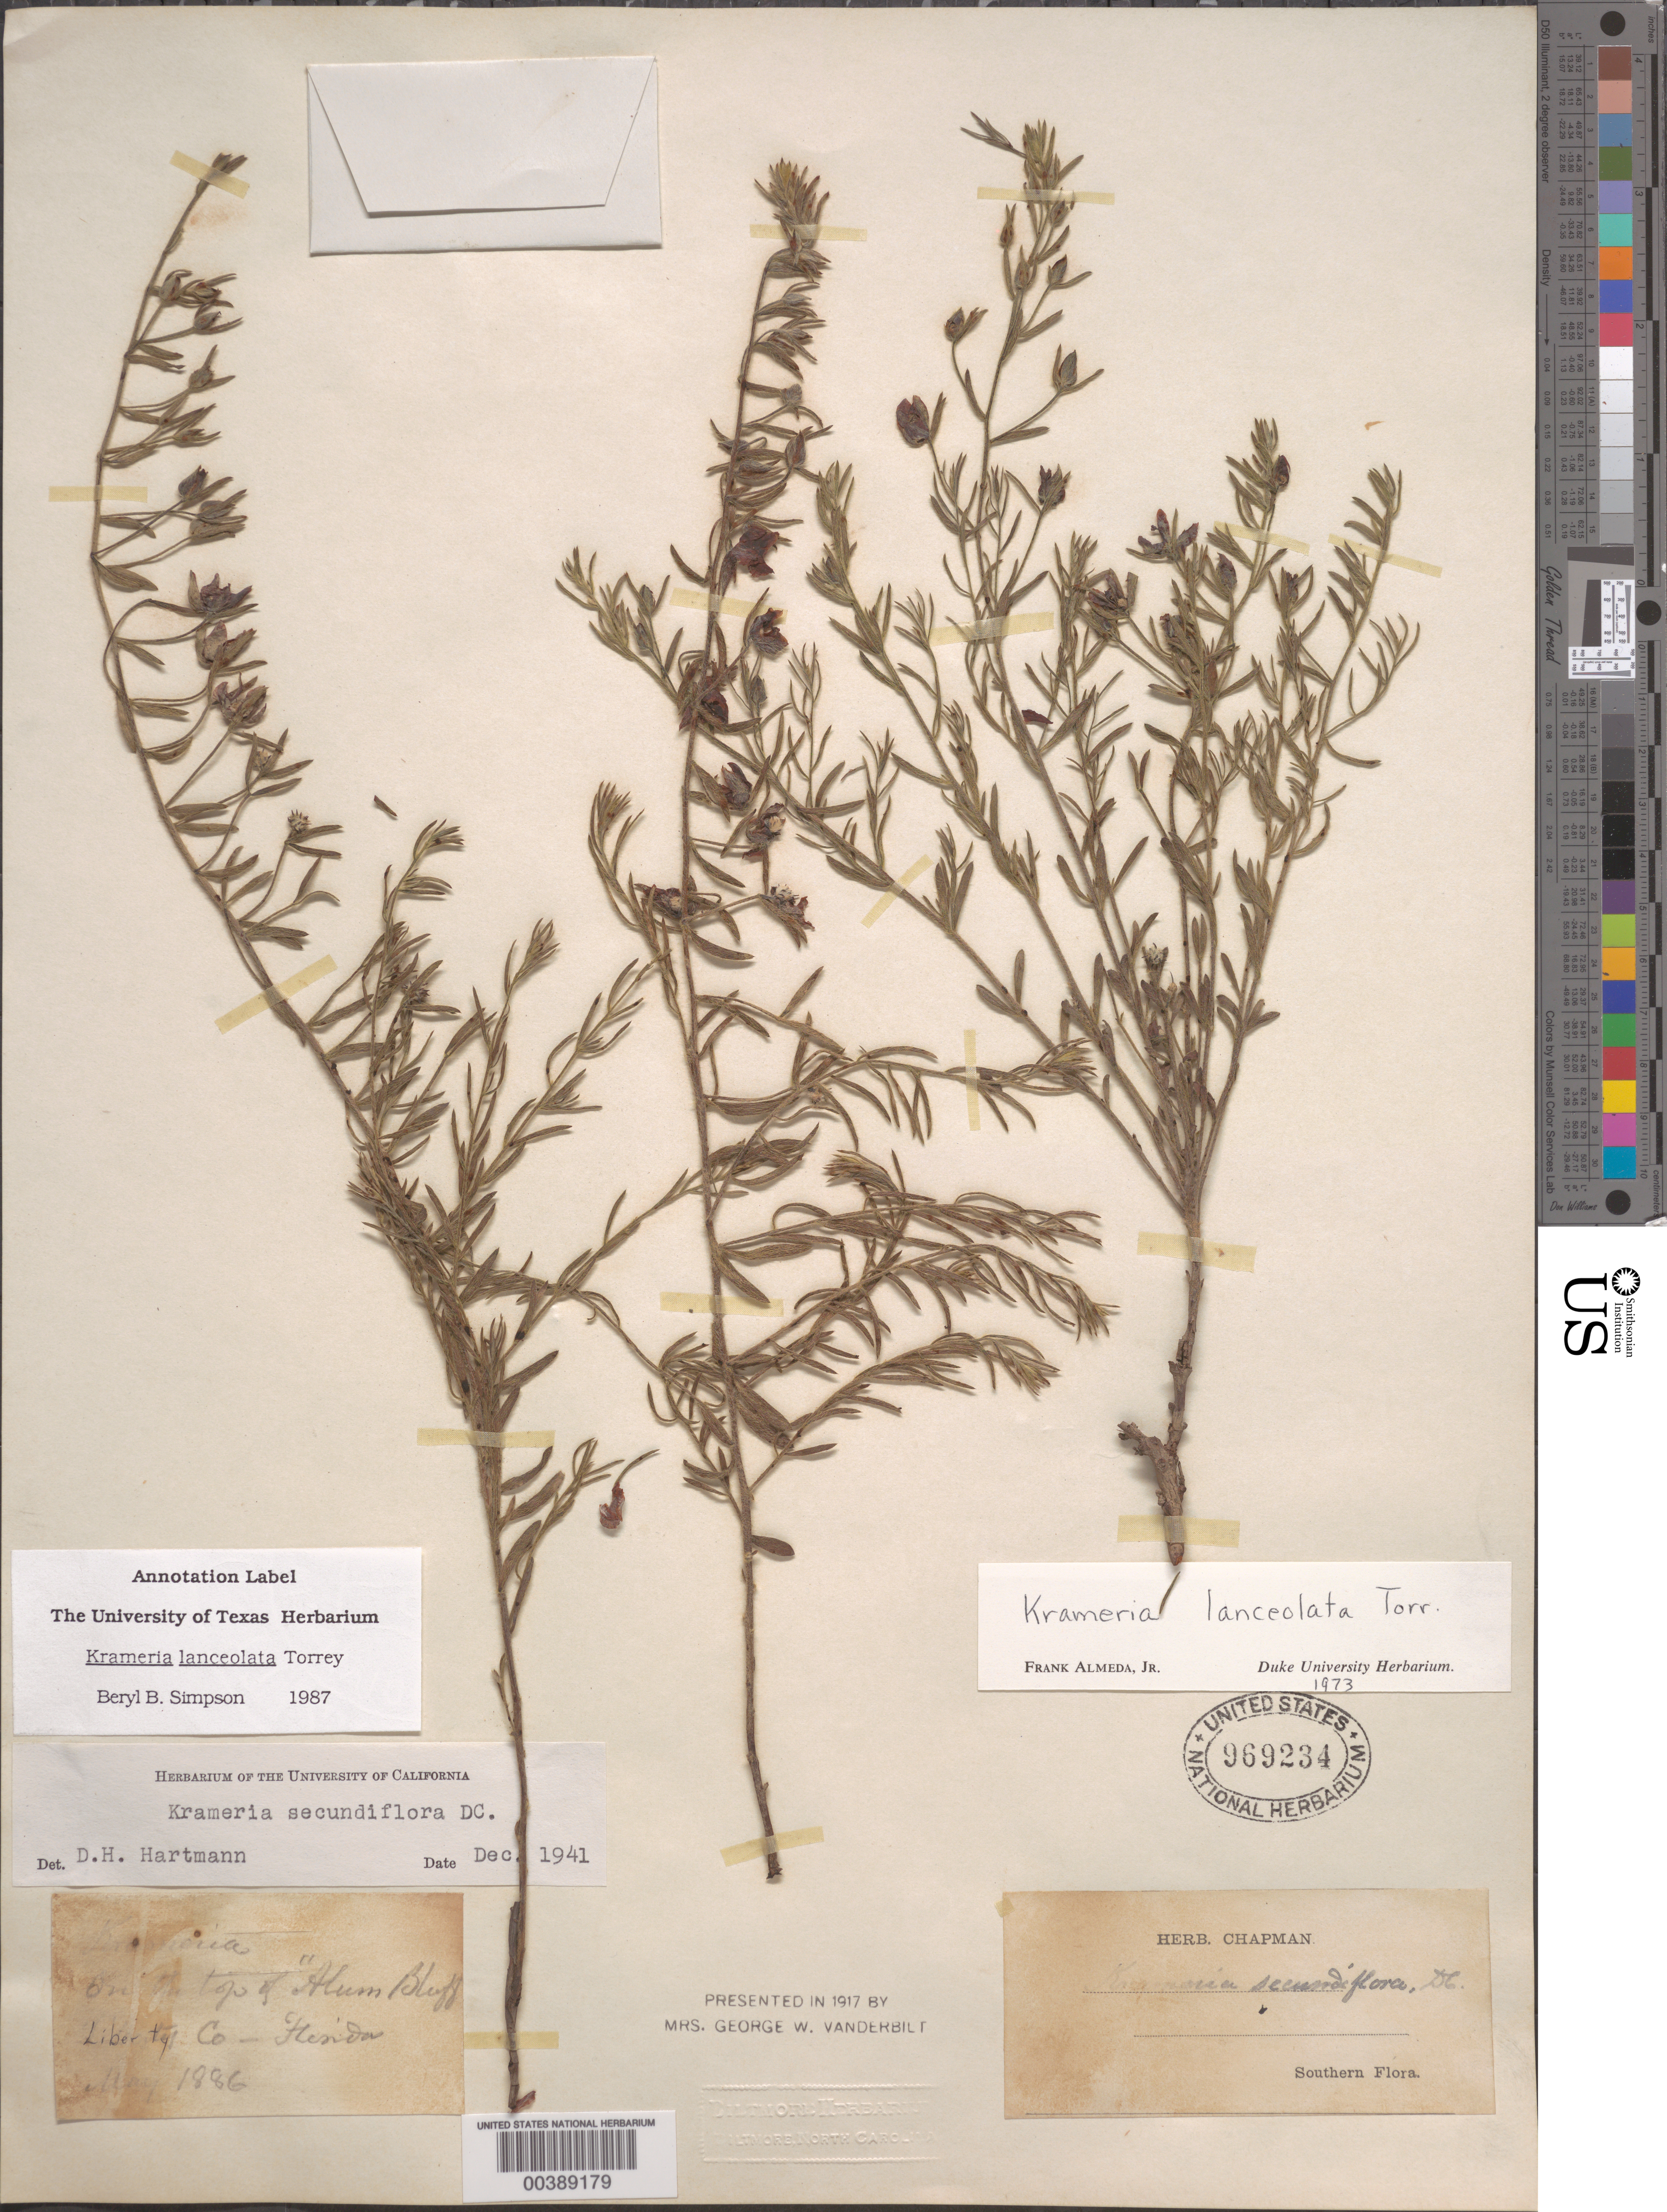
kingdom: Plantae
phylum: Tracheophyta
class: Magnoliopsida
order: Zygophyllales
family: Krameriaceae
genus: Krameria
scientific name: Krameria lanceolata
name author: Torr.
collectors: A. W. Chapman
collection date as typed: May 1886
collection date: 1886-05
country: United States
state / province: Florida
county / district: Liberty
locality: Top of "alum bluff"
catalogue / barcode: US 969234